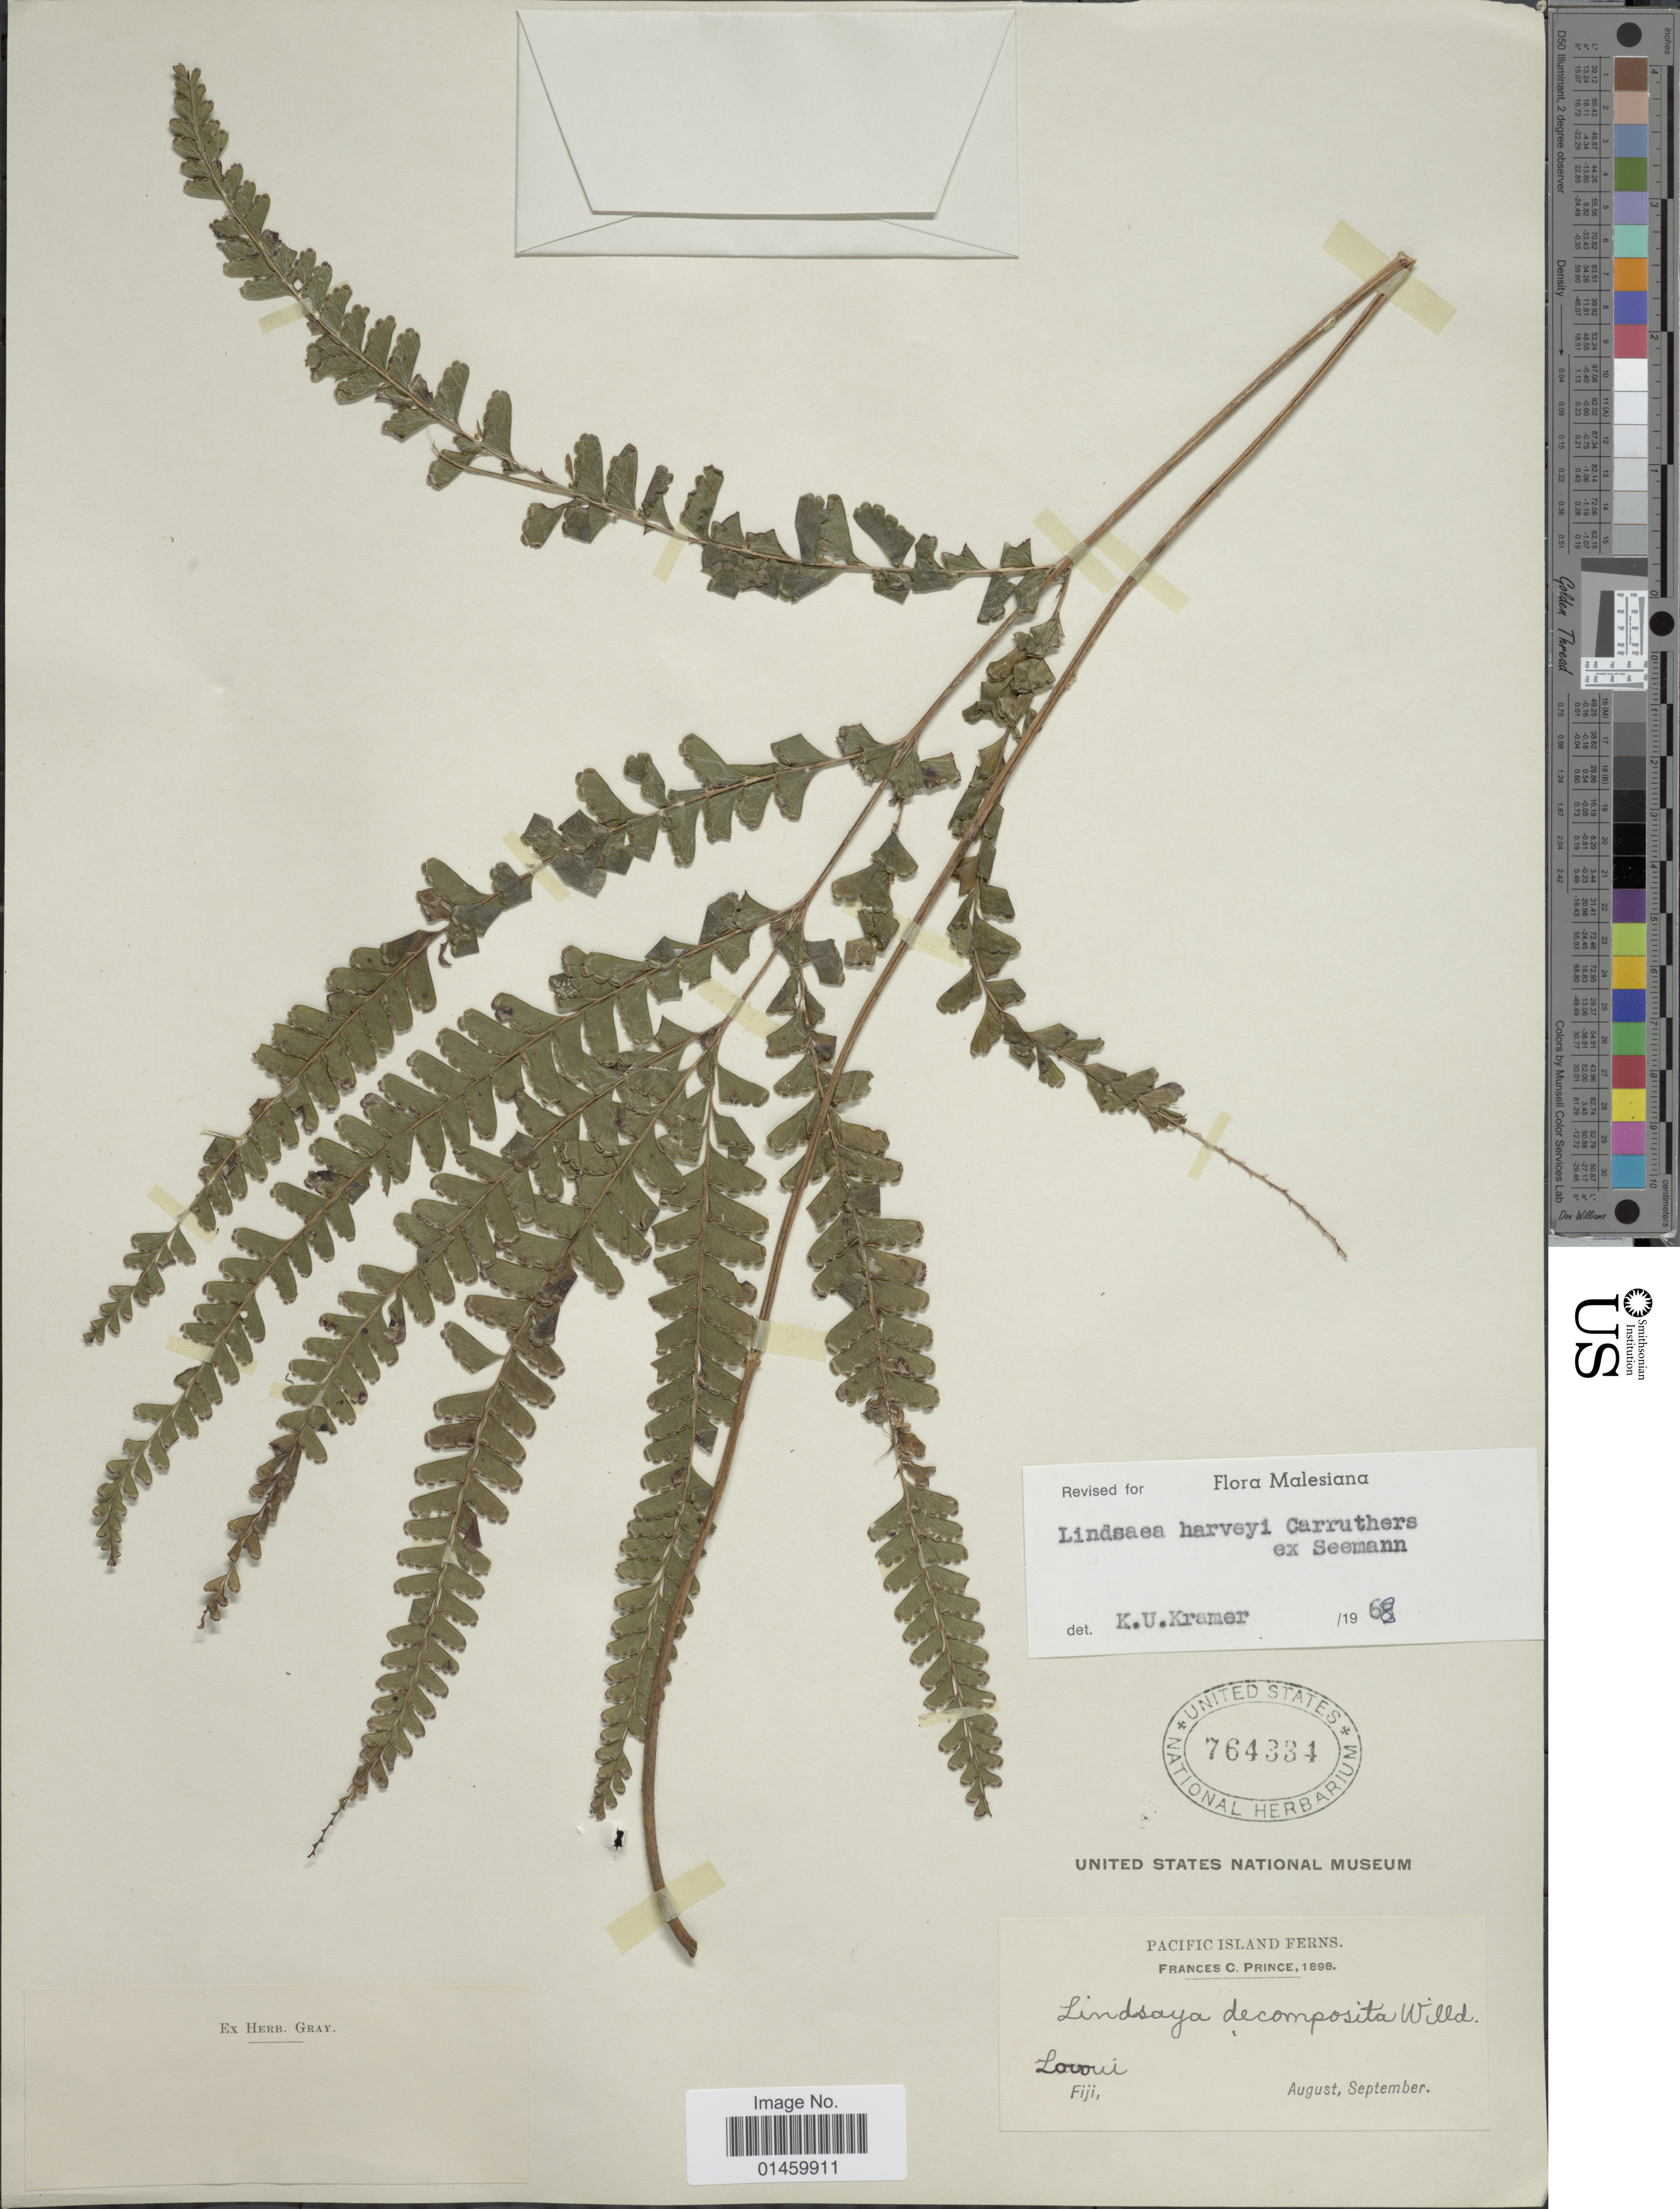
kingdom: Plantae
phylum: Tracheophyta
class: Polypodiopsida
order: Polypodiales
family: Lindsaeaceae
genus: Lindsaea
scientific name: Lindsaea harveyi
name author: Carruth. ex Seem.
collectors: F. Prince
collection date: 1898-08/1898-09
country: Fiji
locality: Pacific Island Ferns. Lowoui. [interpreted]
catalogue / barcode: US 764334